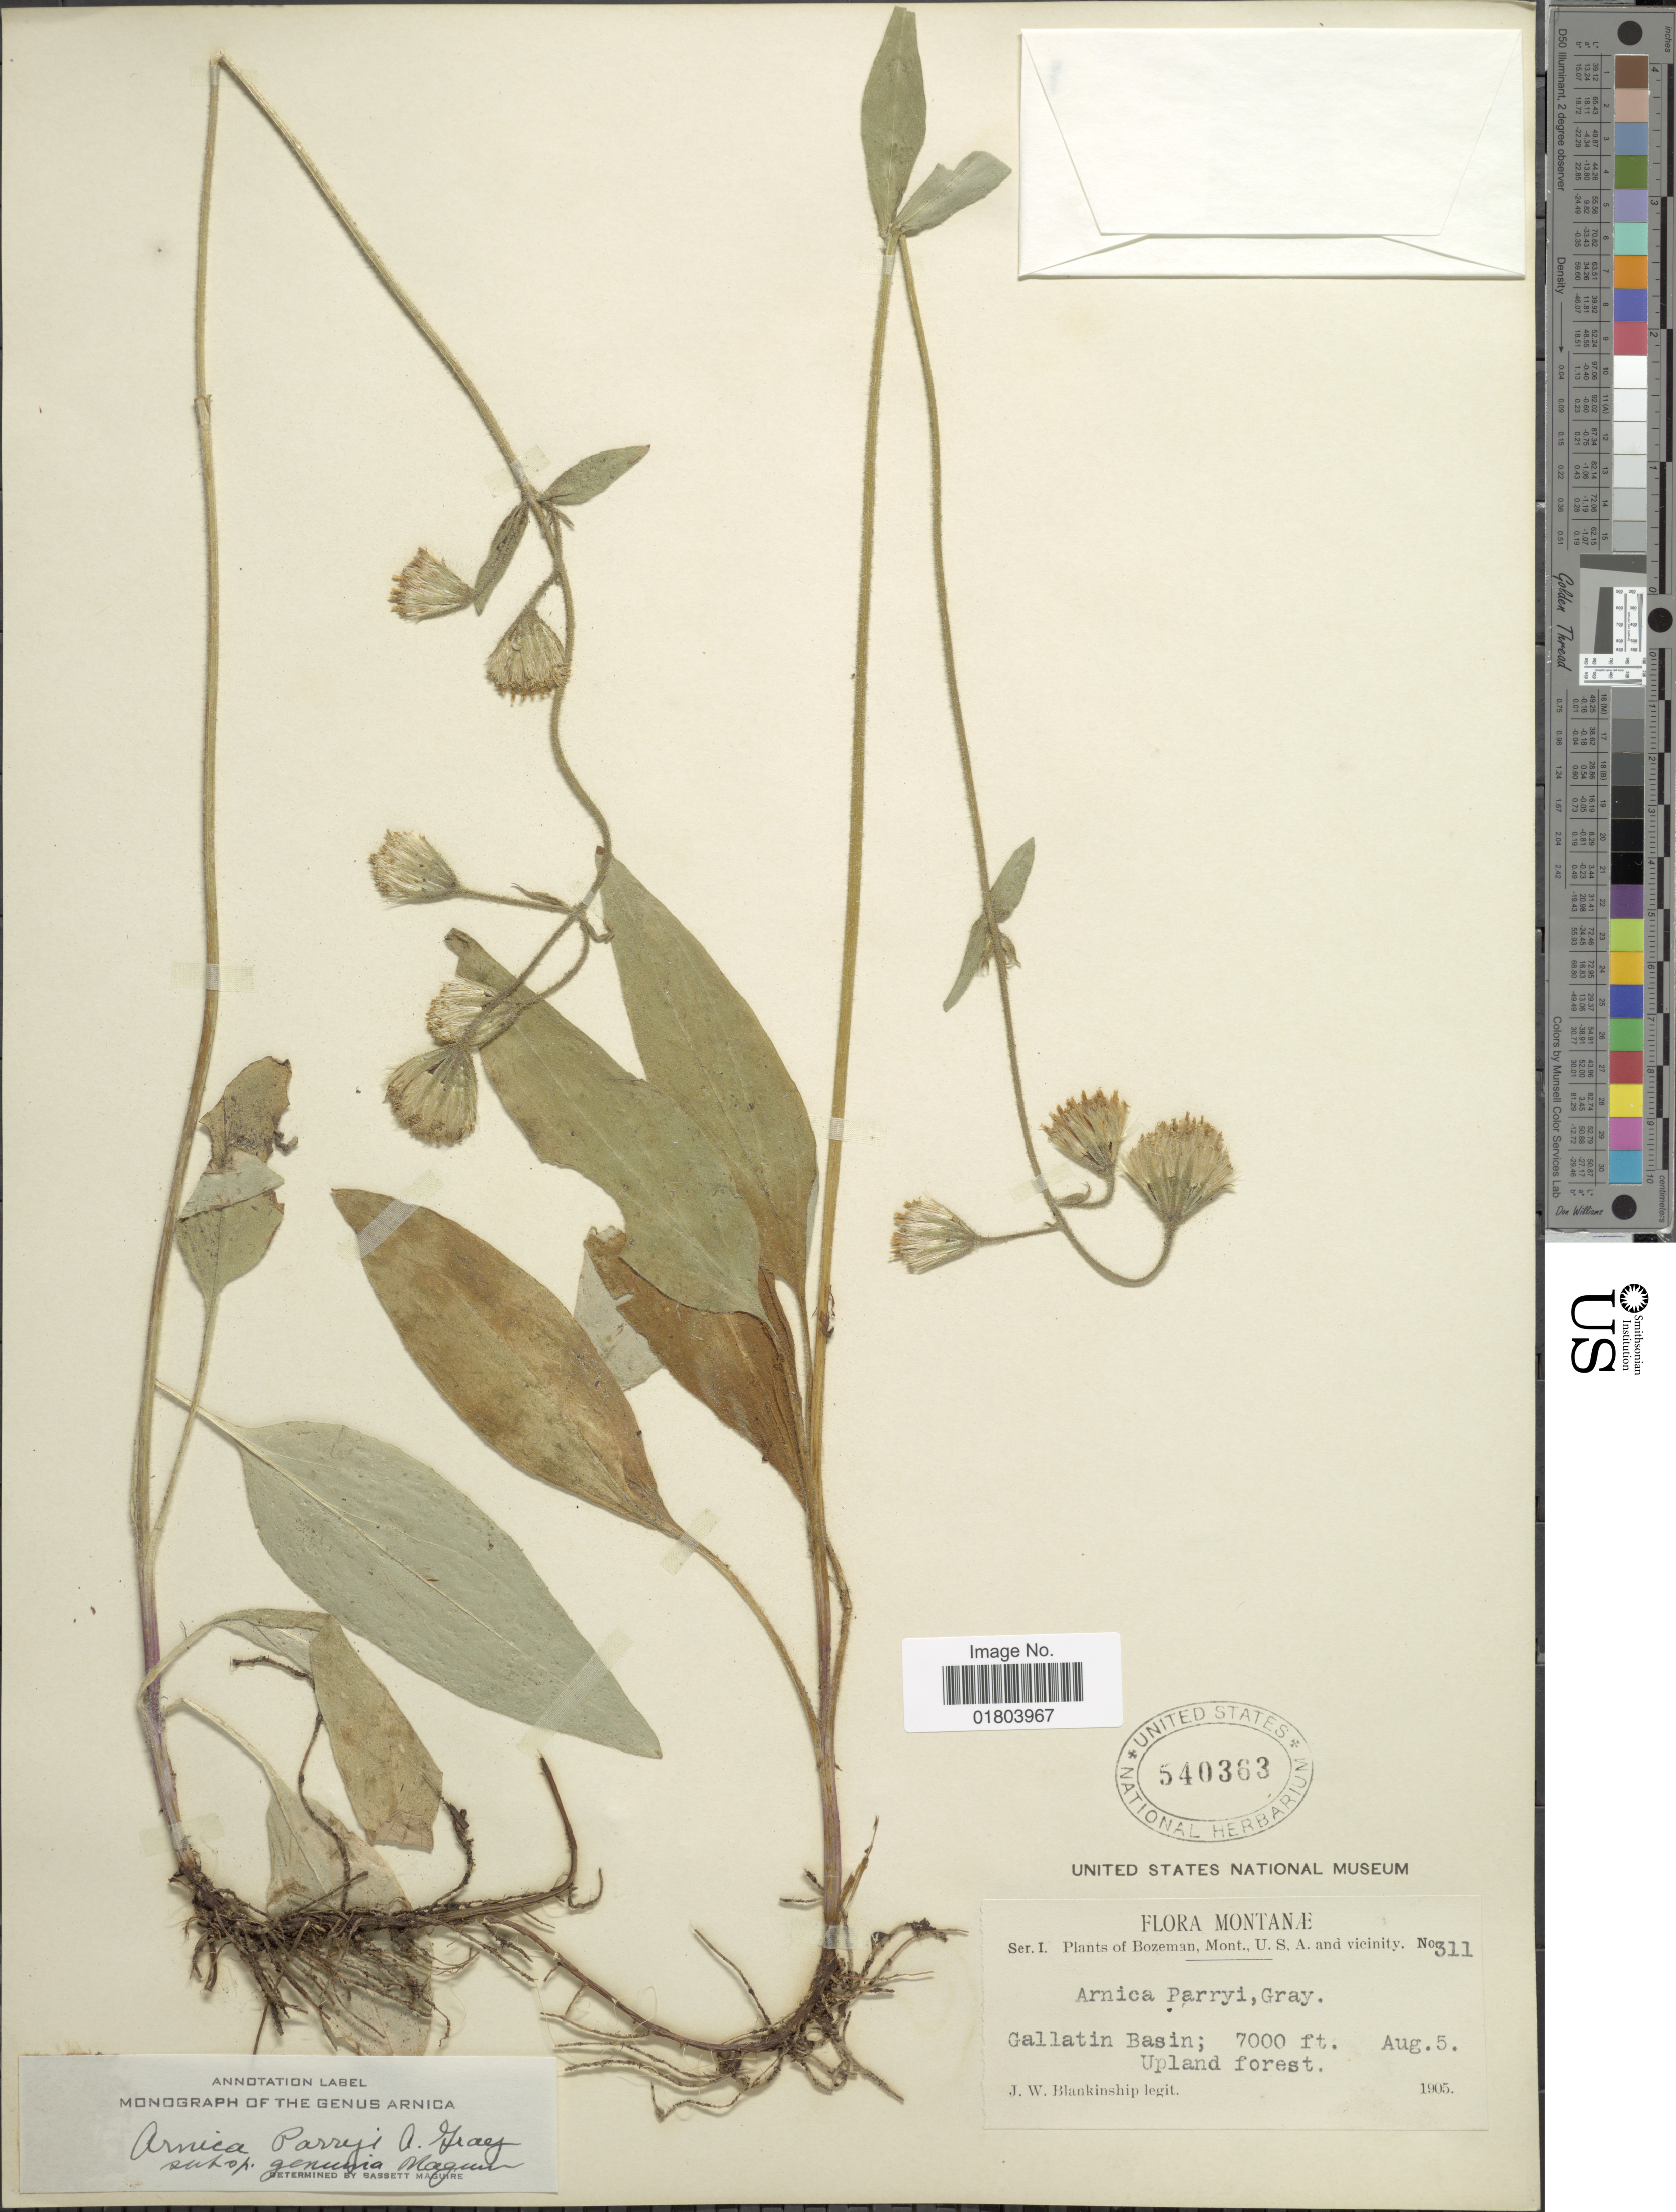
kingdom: Plantae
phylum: Tracheophyta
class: Magnoliopsida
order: Asterales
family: Asteraceae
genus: Arnica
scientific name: Arnica parryi subsp. genuina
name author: Maguire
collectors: J. W. Blankinship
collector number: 311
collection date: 1905-08-05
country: United States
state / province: Montana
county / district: Gallatin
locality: Bozeman, Gallatin Basin, Upland forest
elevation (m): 2134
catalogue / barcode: US 540363